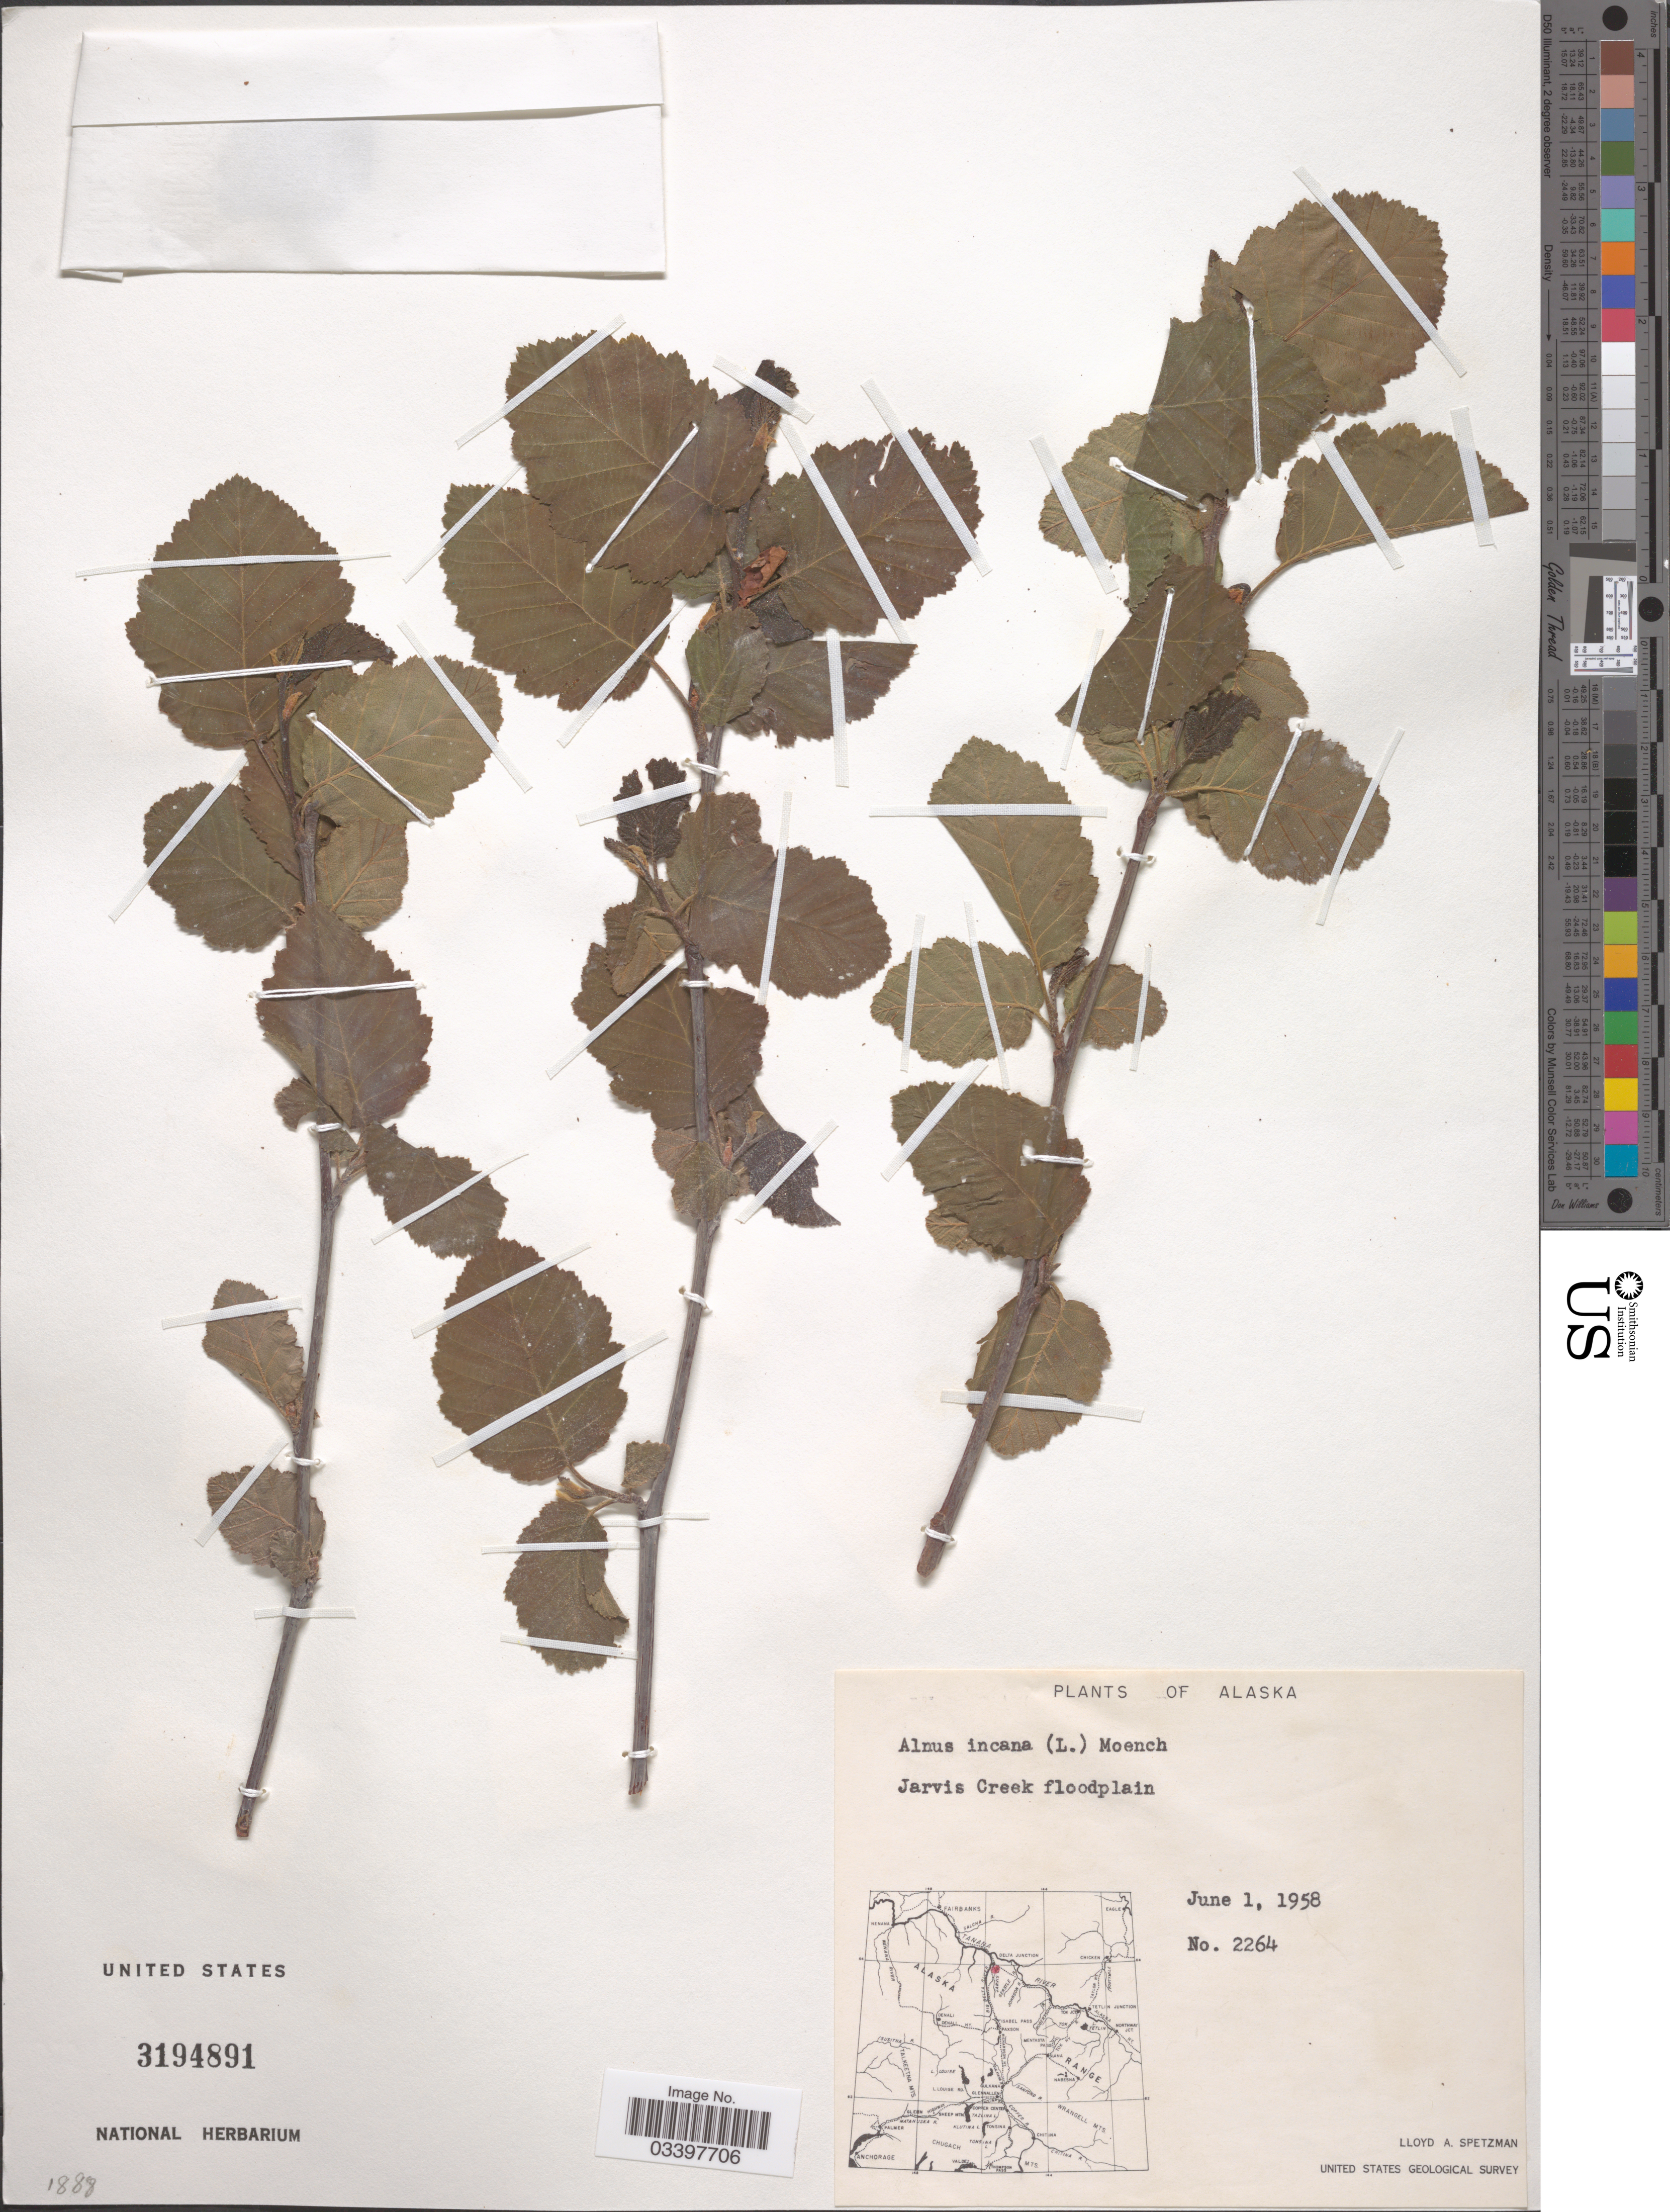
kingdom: Plantae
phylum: Tracheophyta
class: Magnoliopsida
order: Fagales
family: Betulaceae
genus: Alnus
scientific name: Alnus incana subsp. rugosa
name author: (Du Roi) R.T. Clausen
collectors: L. Spetzman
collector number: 2264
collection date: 1958-06-01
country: United States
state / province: Alaska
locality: Jarvis Creek floodplain.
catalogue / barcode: US 3194891